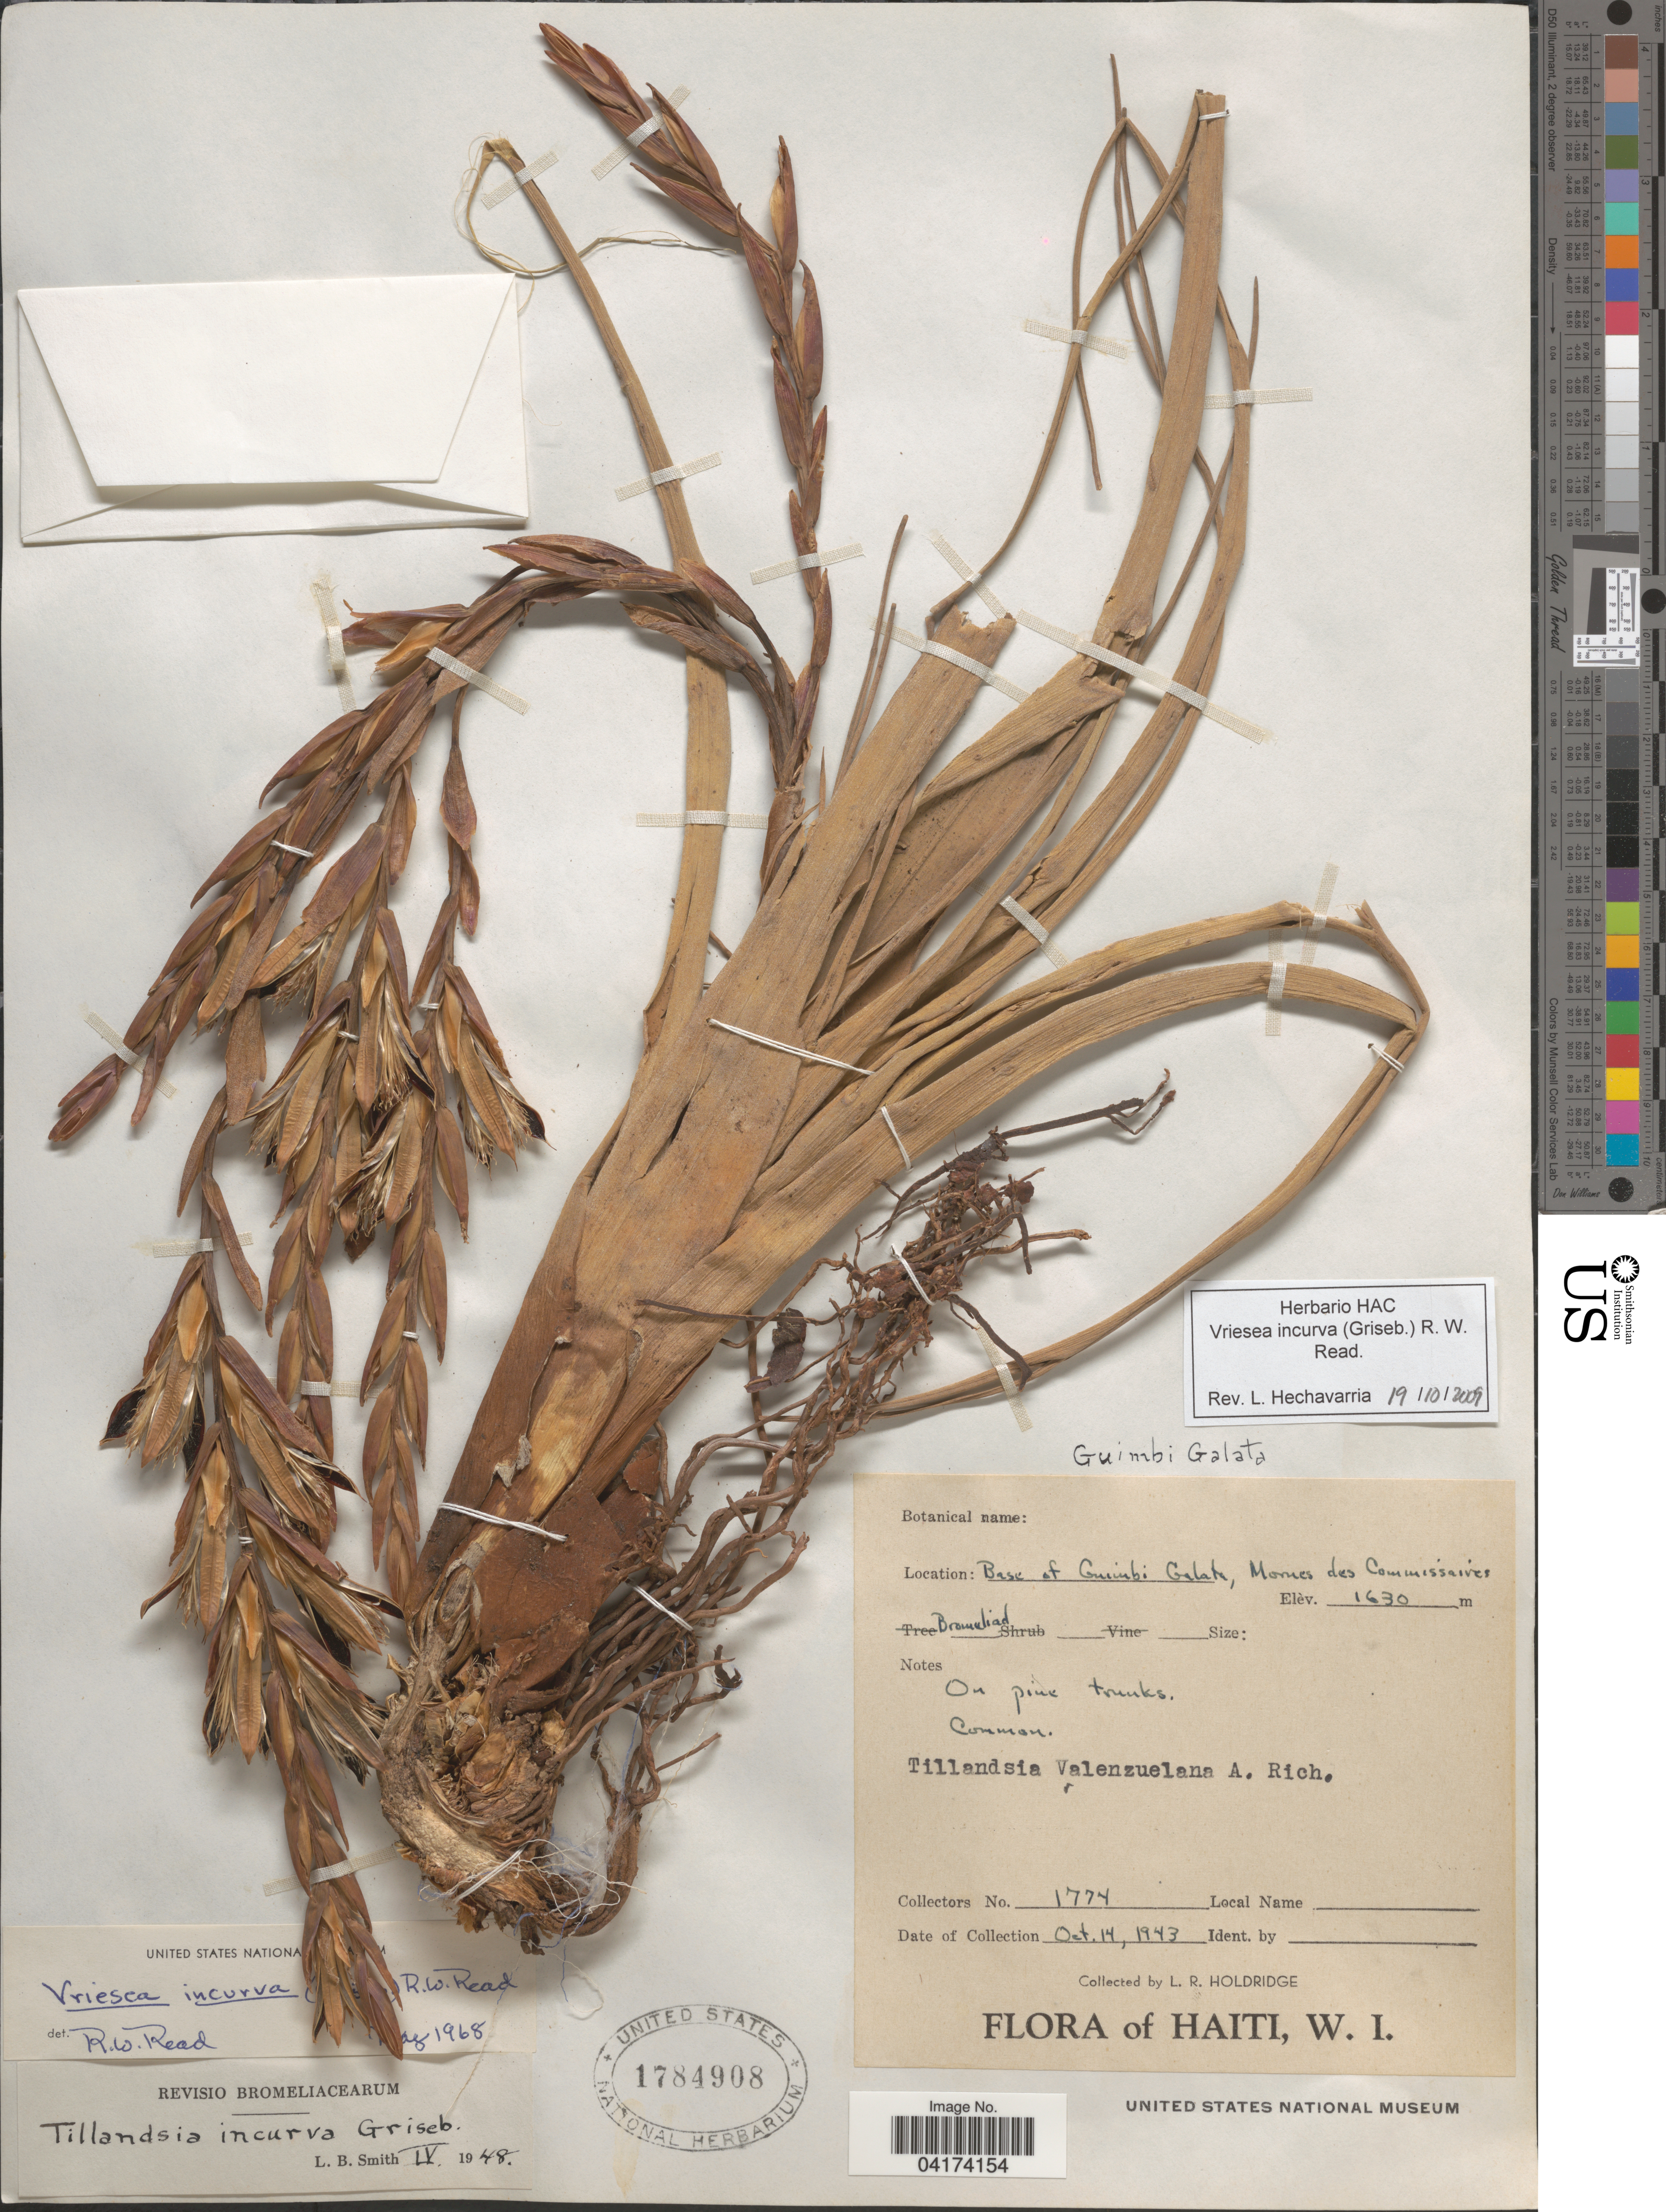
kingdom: Plantae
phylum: Tracheophyta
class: Liliopsida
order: Poales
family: Bromeliaceae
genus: Vriesea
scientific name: Vriesea incurva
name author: (Griseb.) Read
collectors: L. Holdridge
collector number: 1774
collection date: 1943-10-14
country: Haiti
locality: Base of Guimbi Galata, Mornes des Commissaires.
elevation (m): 1630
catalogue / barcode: US 1784908